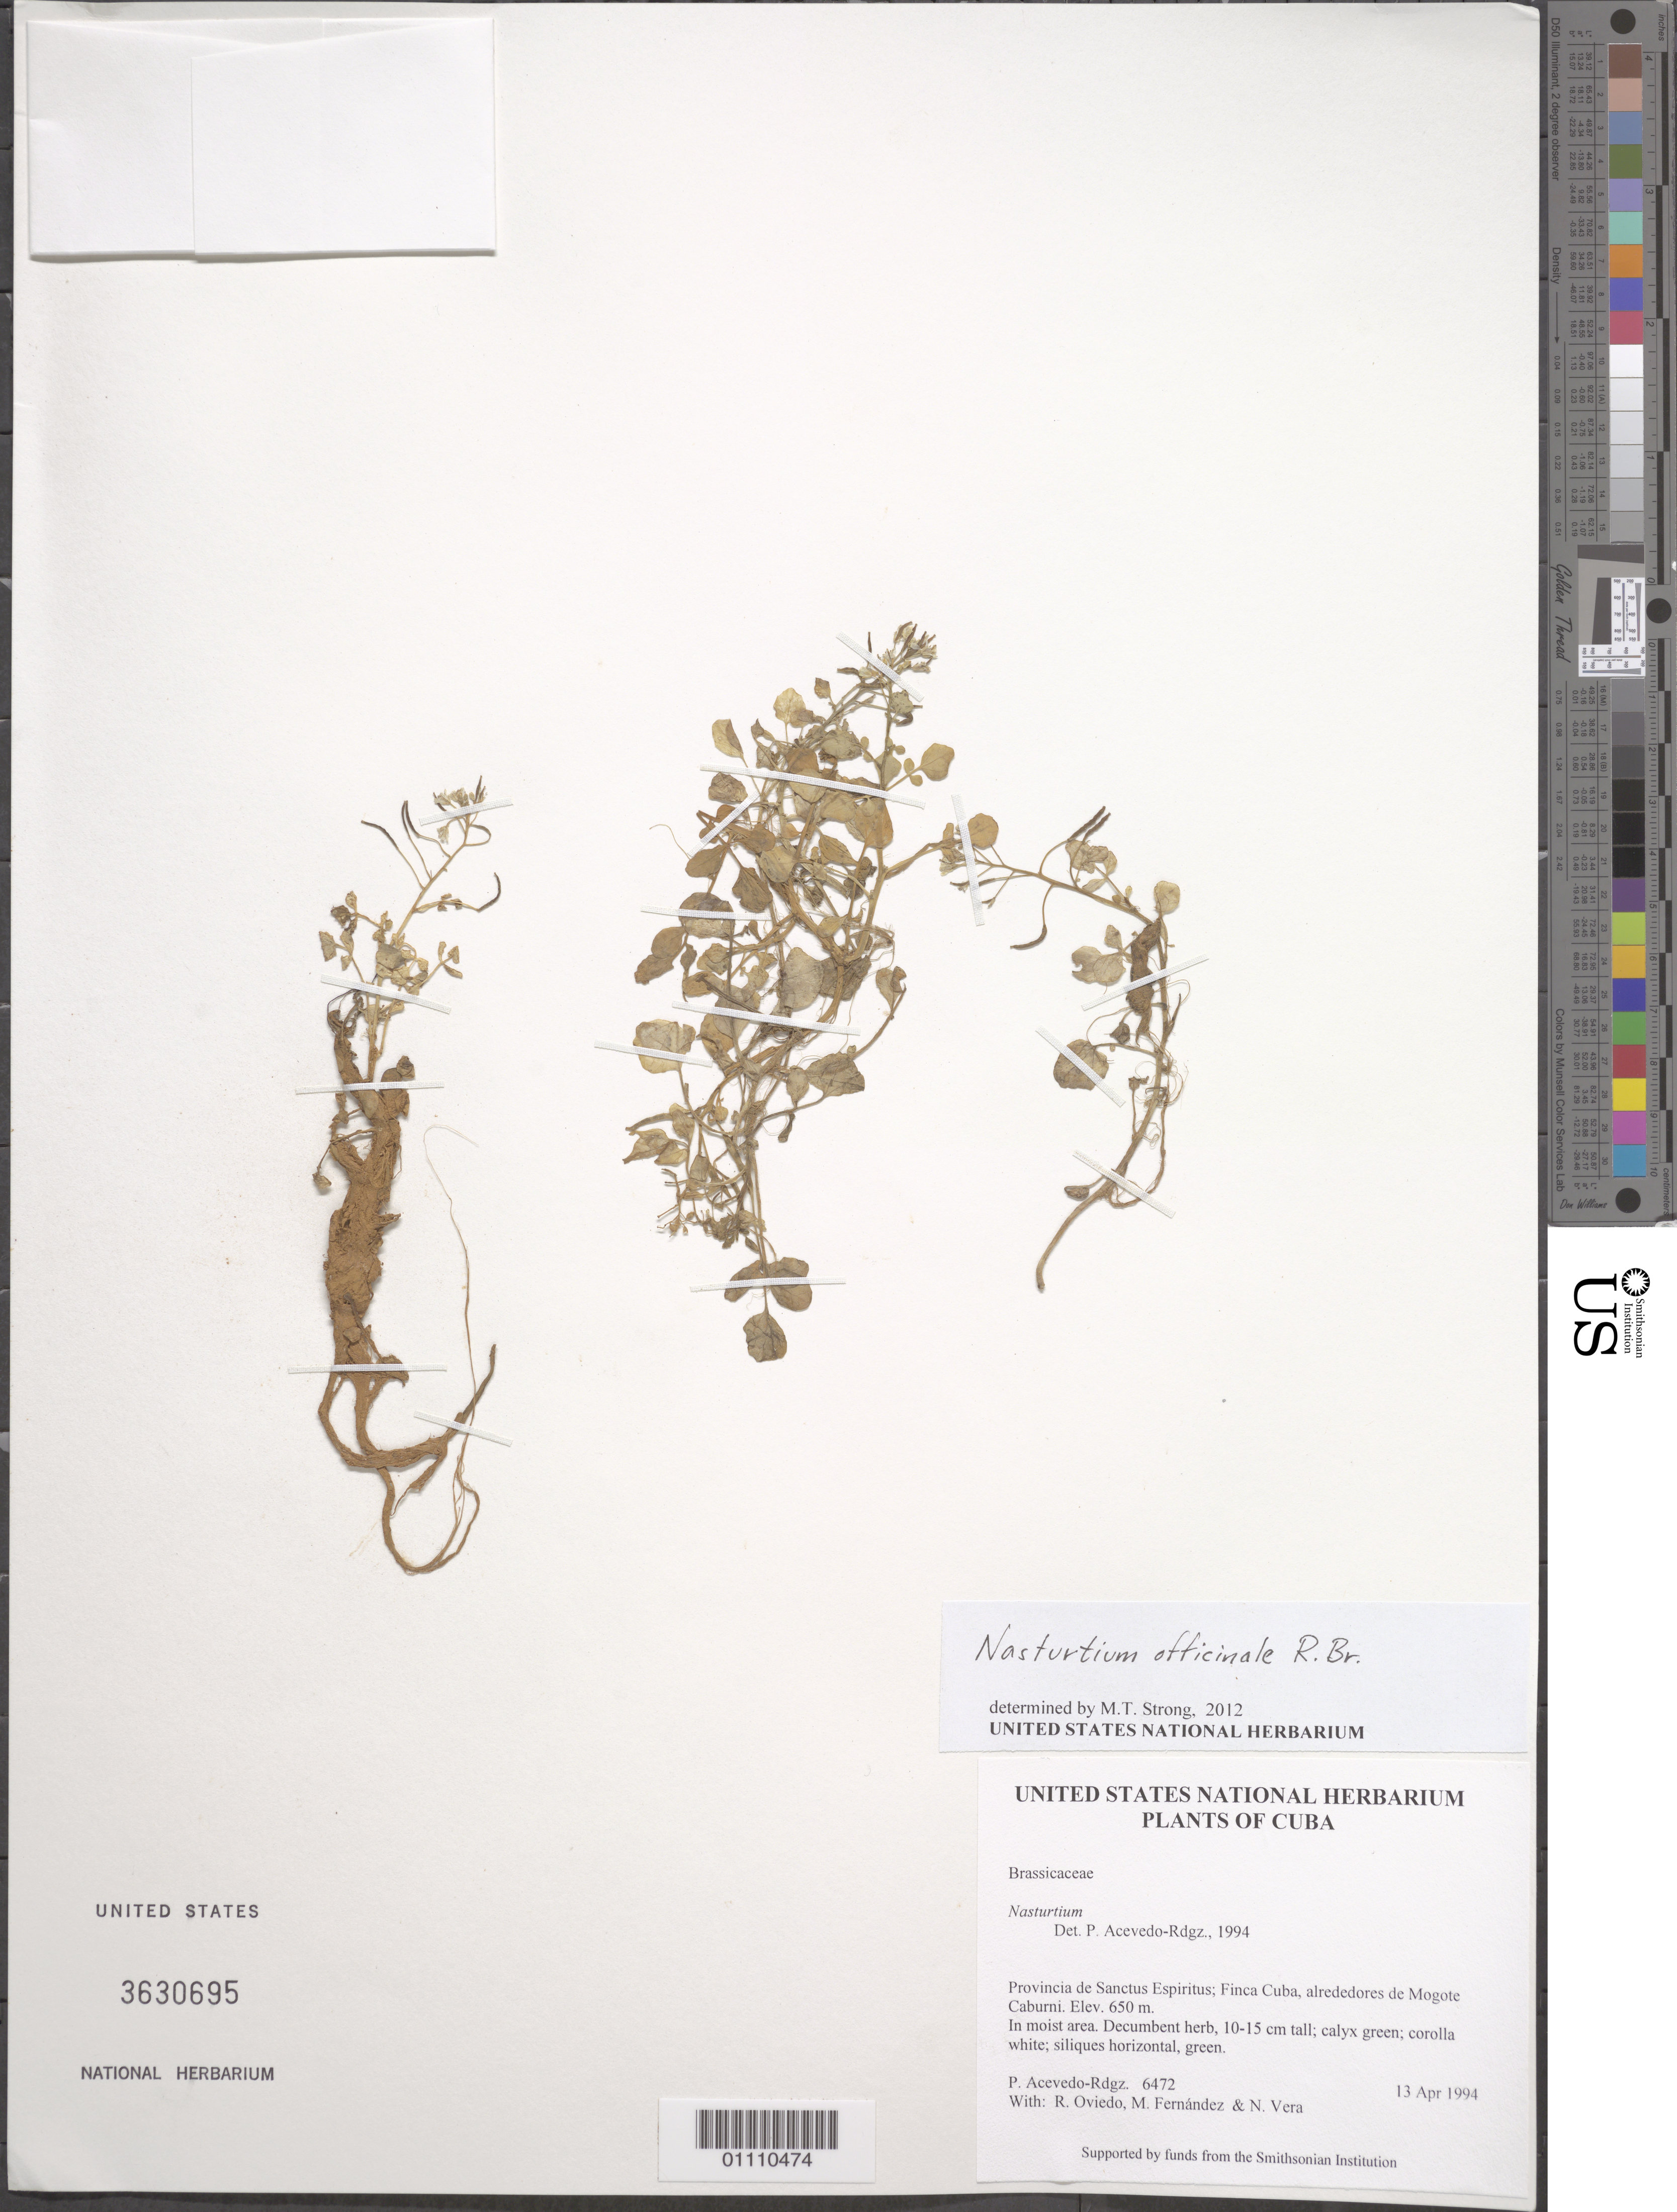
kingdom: Plantae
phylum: Tracheophyta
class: Magnoliopsida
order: Brassicales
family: Brassicaceae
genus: Nasturtium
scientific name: Nasturtium officinale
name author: R. Br.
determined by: Strong, M. T., (US), Smithsonian Institution - National Museum of Natural History (UNITED STATES)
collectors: P. Acevedo-Rodr., R. Oviedo, M. Fernández & N. Vera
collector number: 6472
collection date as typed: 13 Apr 1994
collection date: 1994-04-13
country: Cuba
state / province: Sancti Spiritus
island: Cuba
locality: Provincia de Sanctus Espiritus; Finca Cuba, alrededores de Mogote Caburni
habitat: In moist area.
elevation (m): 650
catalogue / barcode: US 3630695